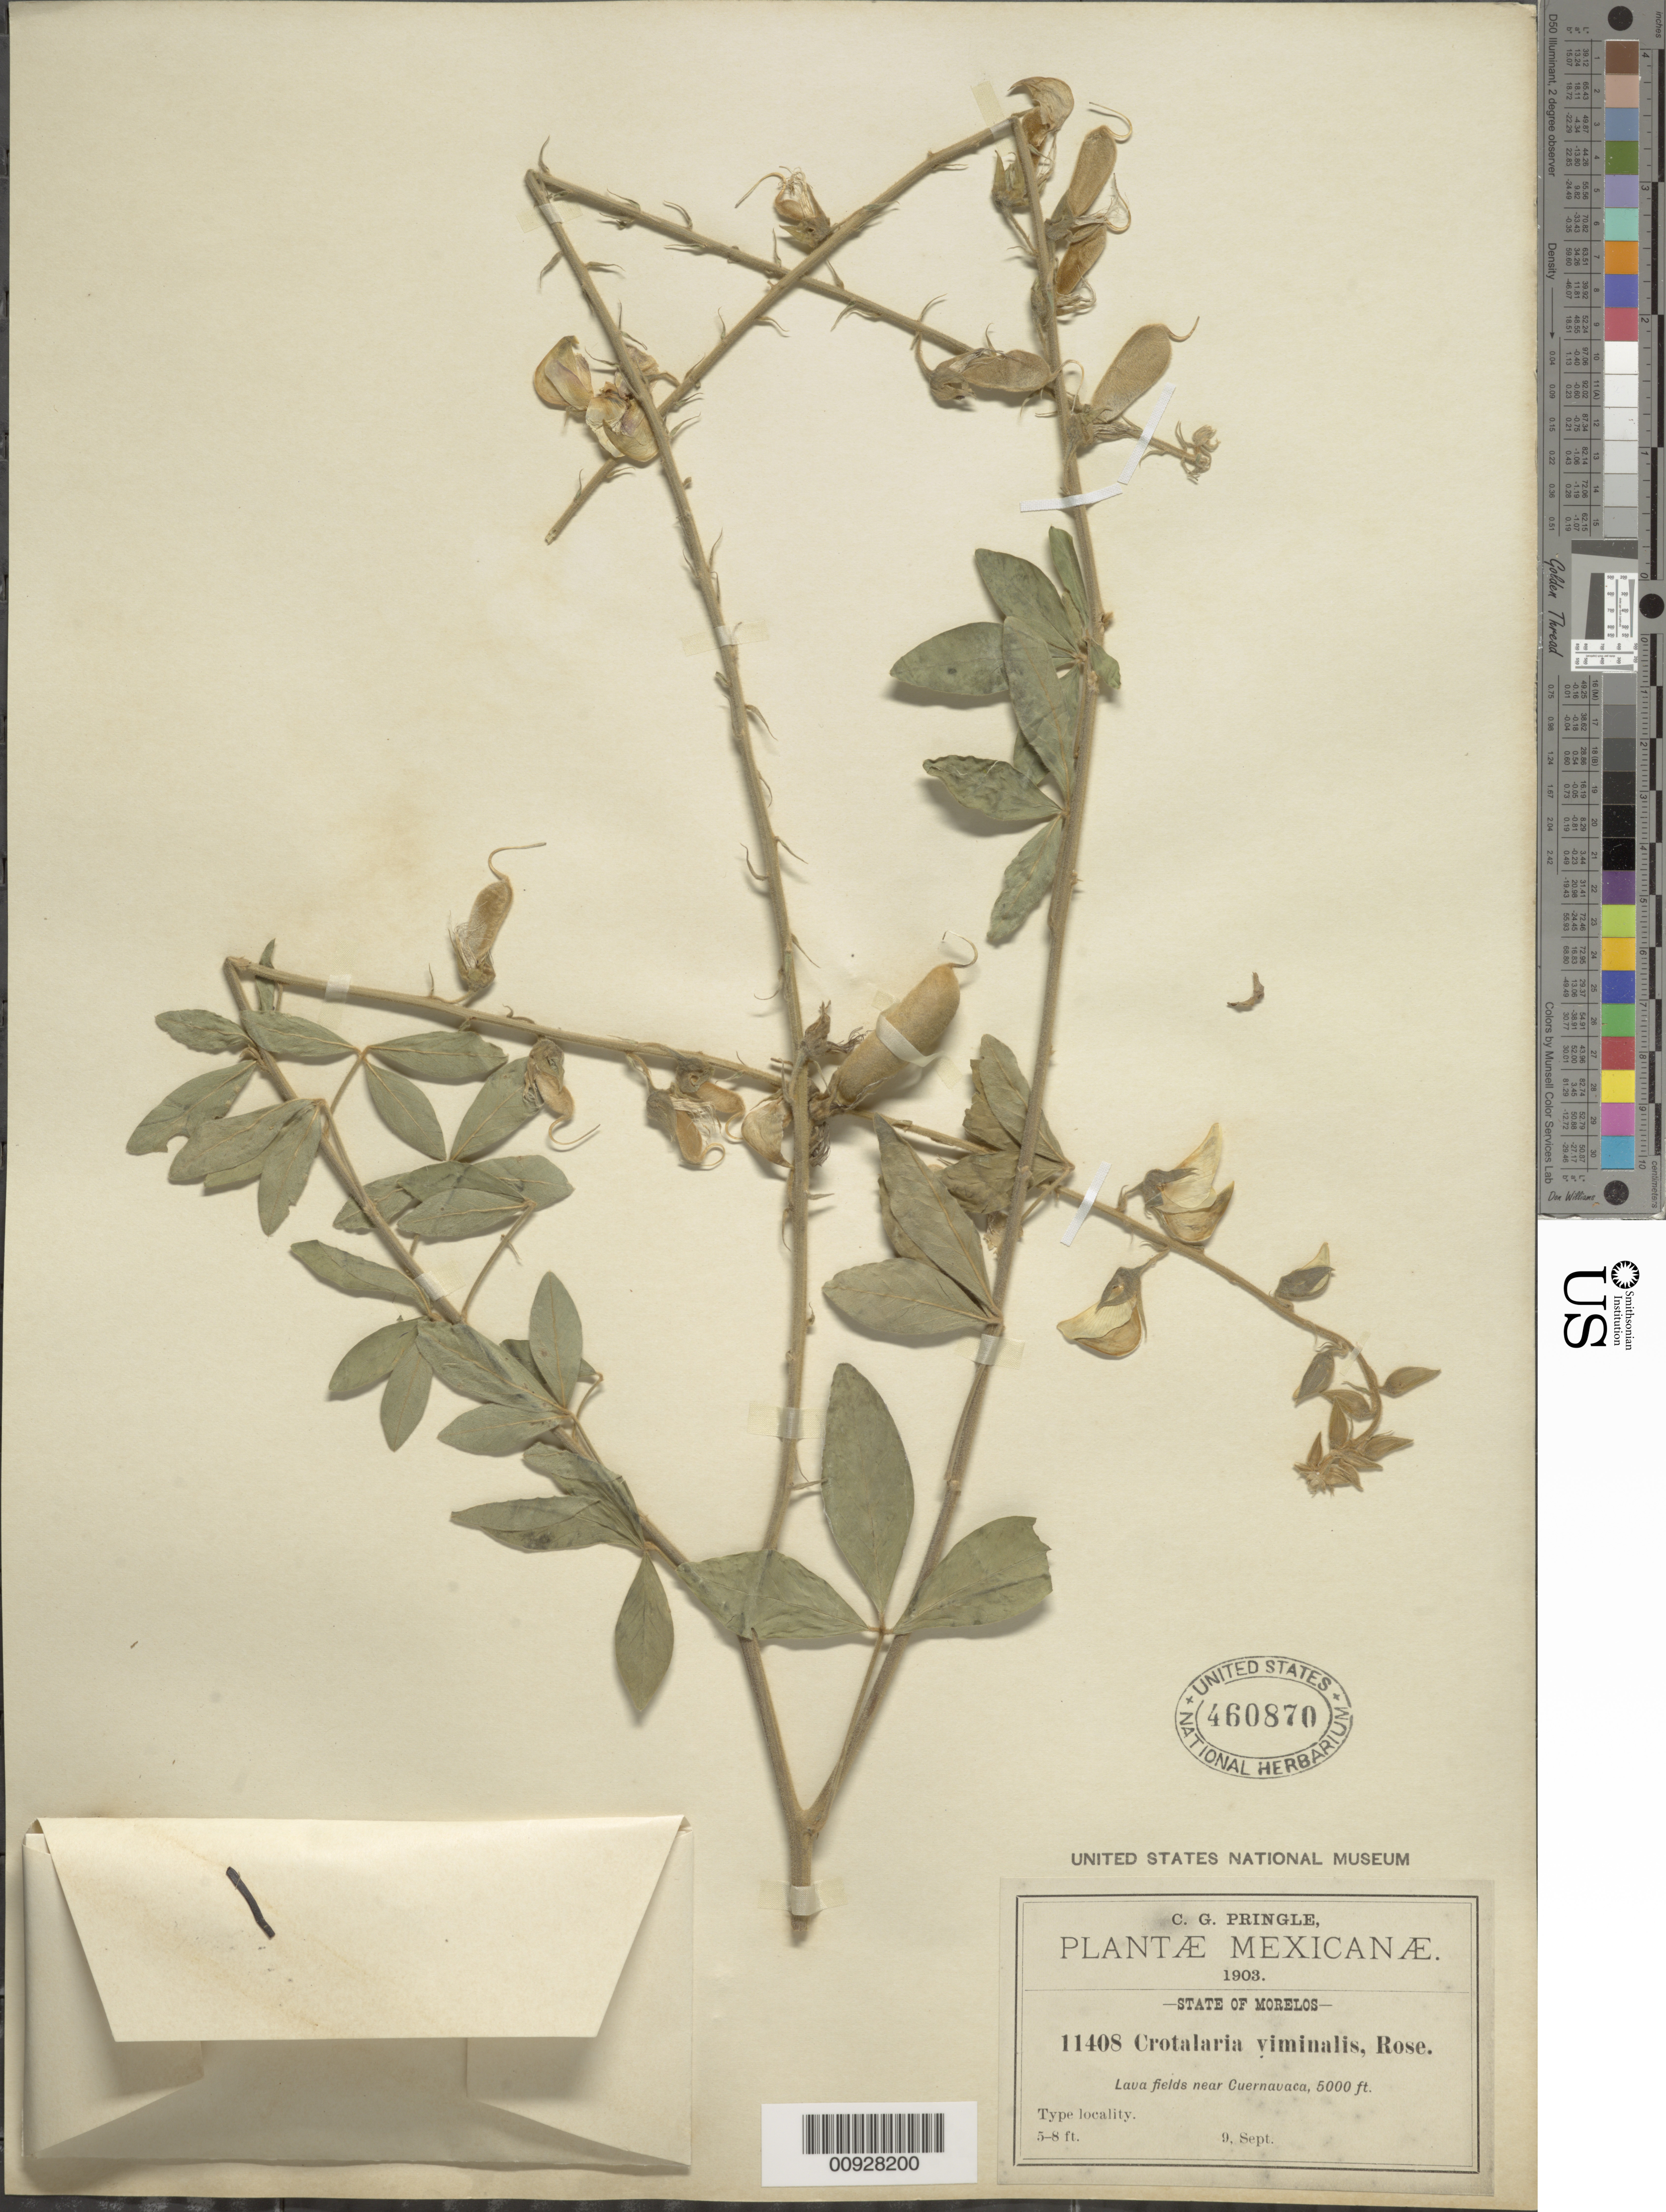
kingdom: Plantae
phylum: Tracheophyta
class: Magnoliopsida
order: Fabales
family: Fabaceae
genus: Crotalaria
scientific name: Crotalaria viminalis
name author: Rose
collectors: C. G. Pringle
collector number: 11408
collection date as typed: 09 Sep 1903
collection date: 1903-09-09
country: Mexico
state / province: Morelos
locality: Near Cuernavaca, State of Morelos.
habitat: Lava fields.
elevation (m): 1524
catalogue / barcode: US 460870